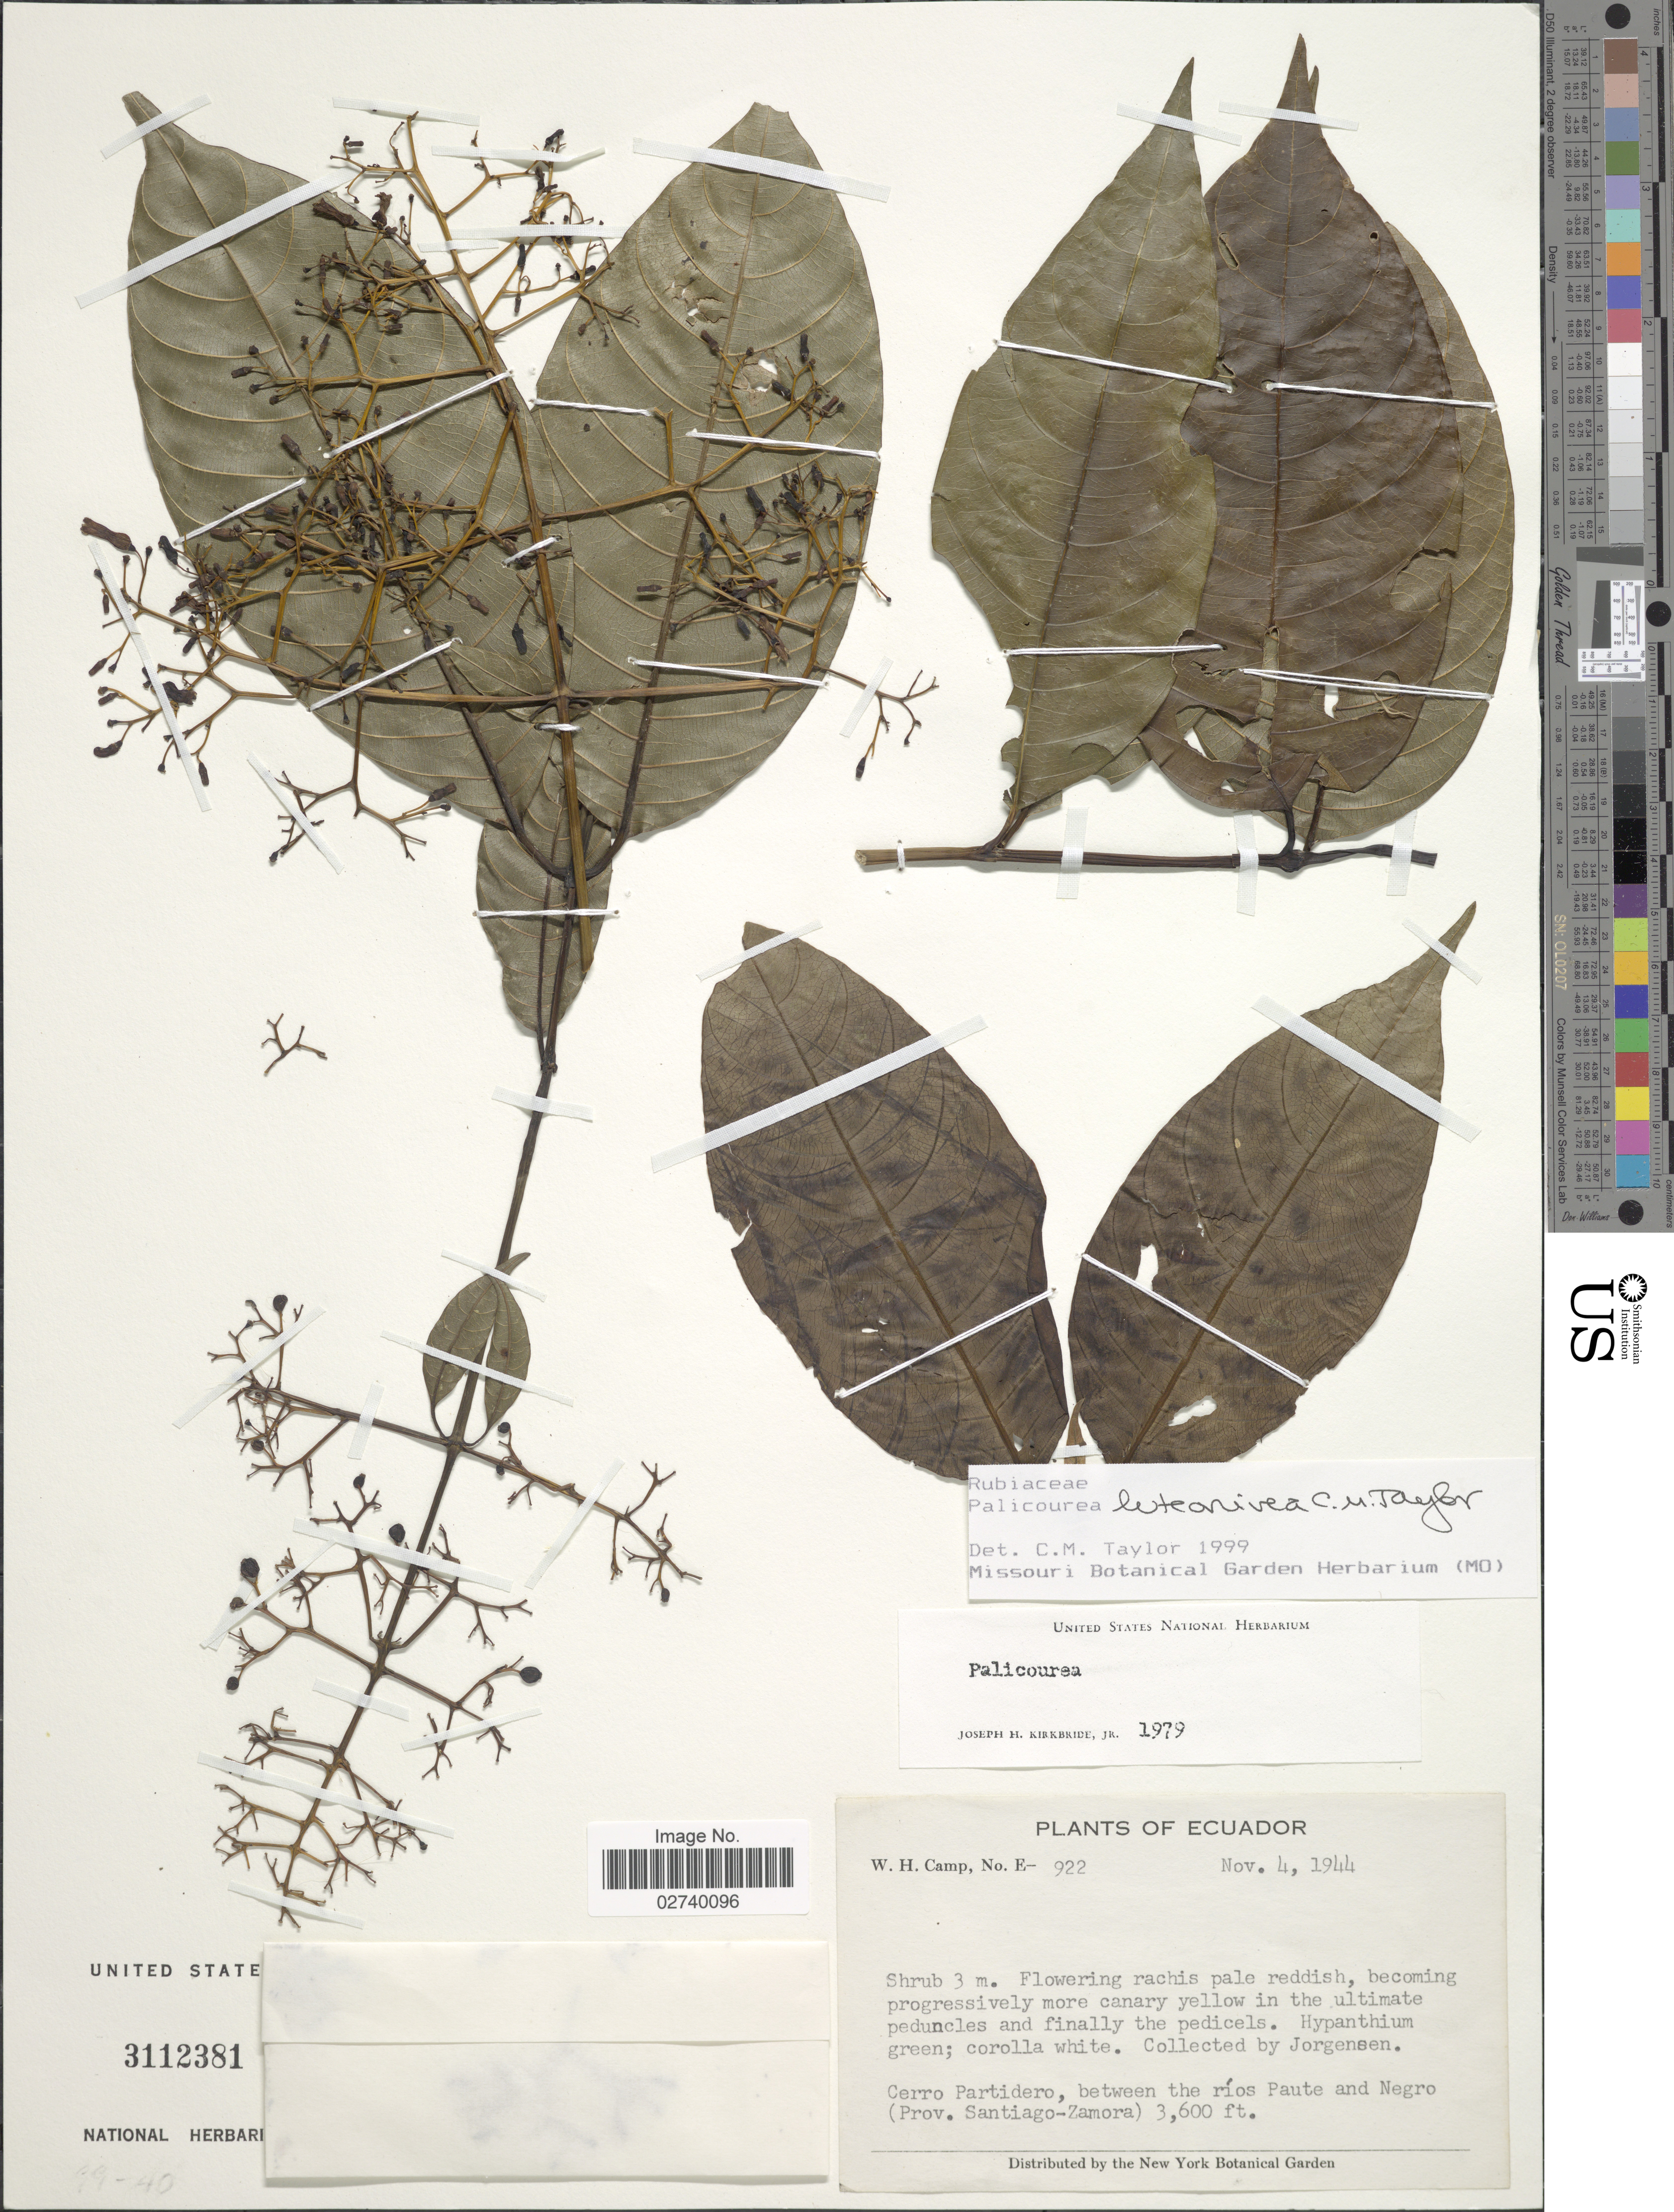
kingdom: Plantae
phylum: Tracheophyta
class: Magnoliopsida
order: Gentianales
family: Rubiaceae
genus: Palicourea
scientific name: Palicourea luteonivea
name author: C.M. Taylor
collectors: W. H. Camp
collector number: E-922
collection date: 1944-11-04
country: Ecuador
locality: Cerro Partidero, between the rios Paute and Negro (Prov. Santiago-Zamora)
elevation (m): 1097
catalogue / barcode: US 3112381